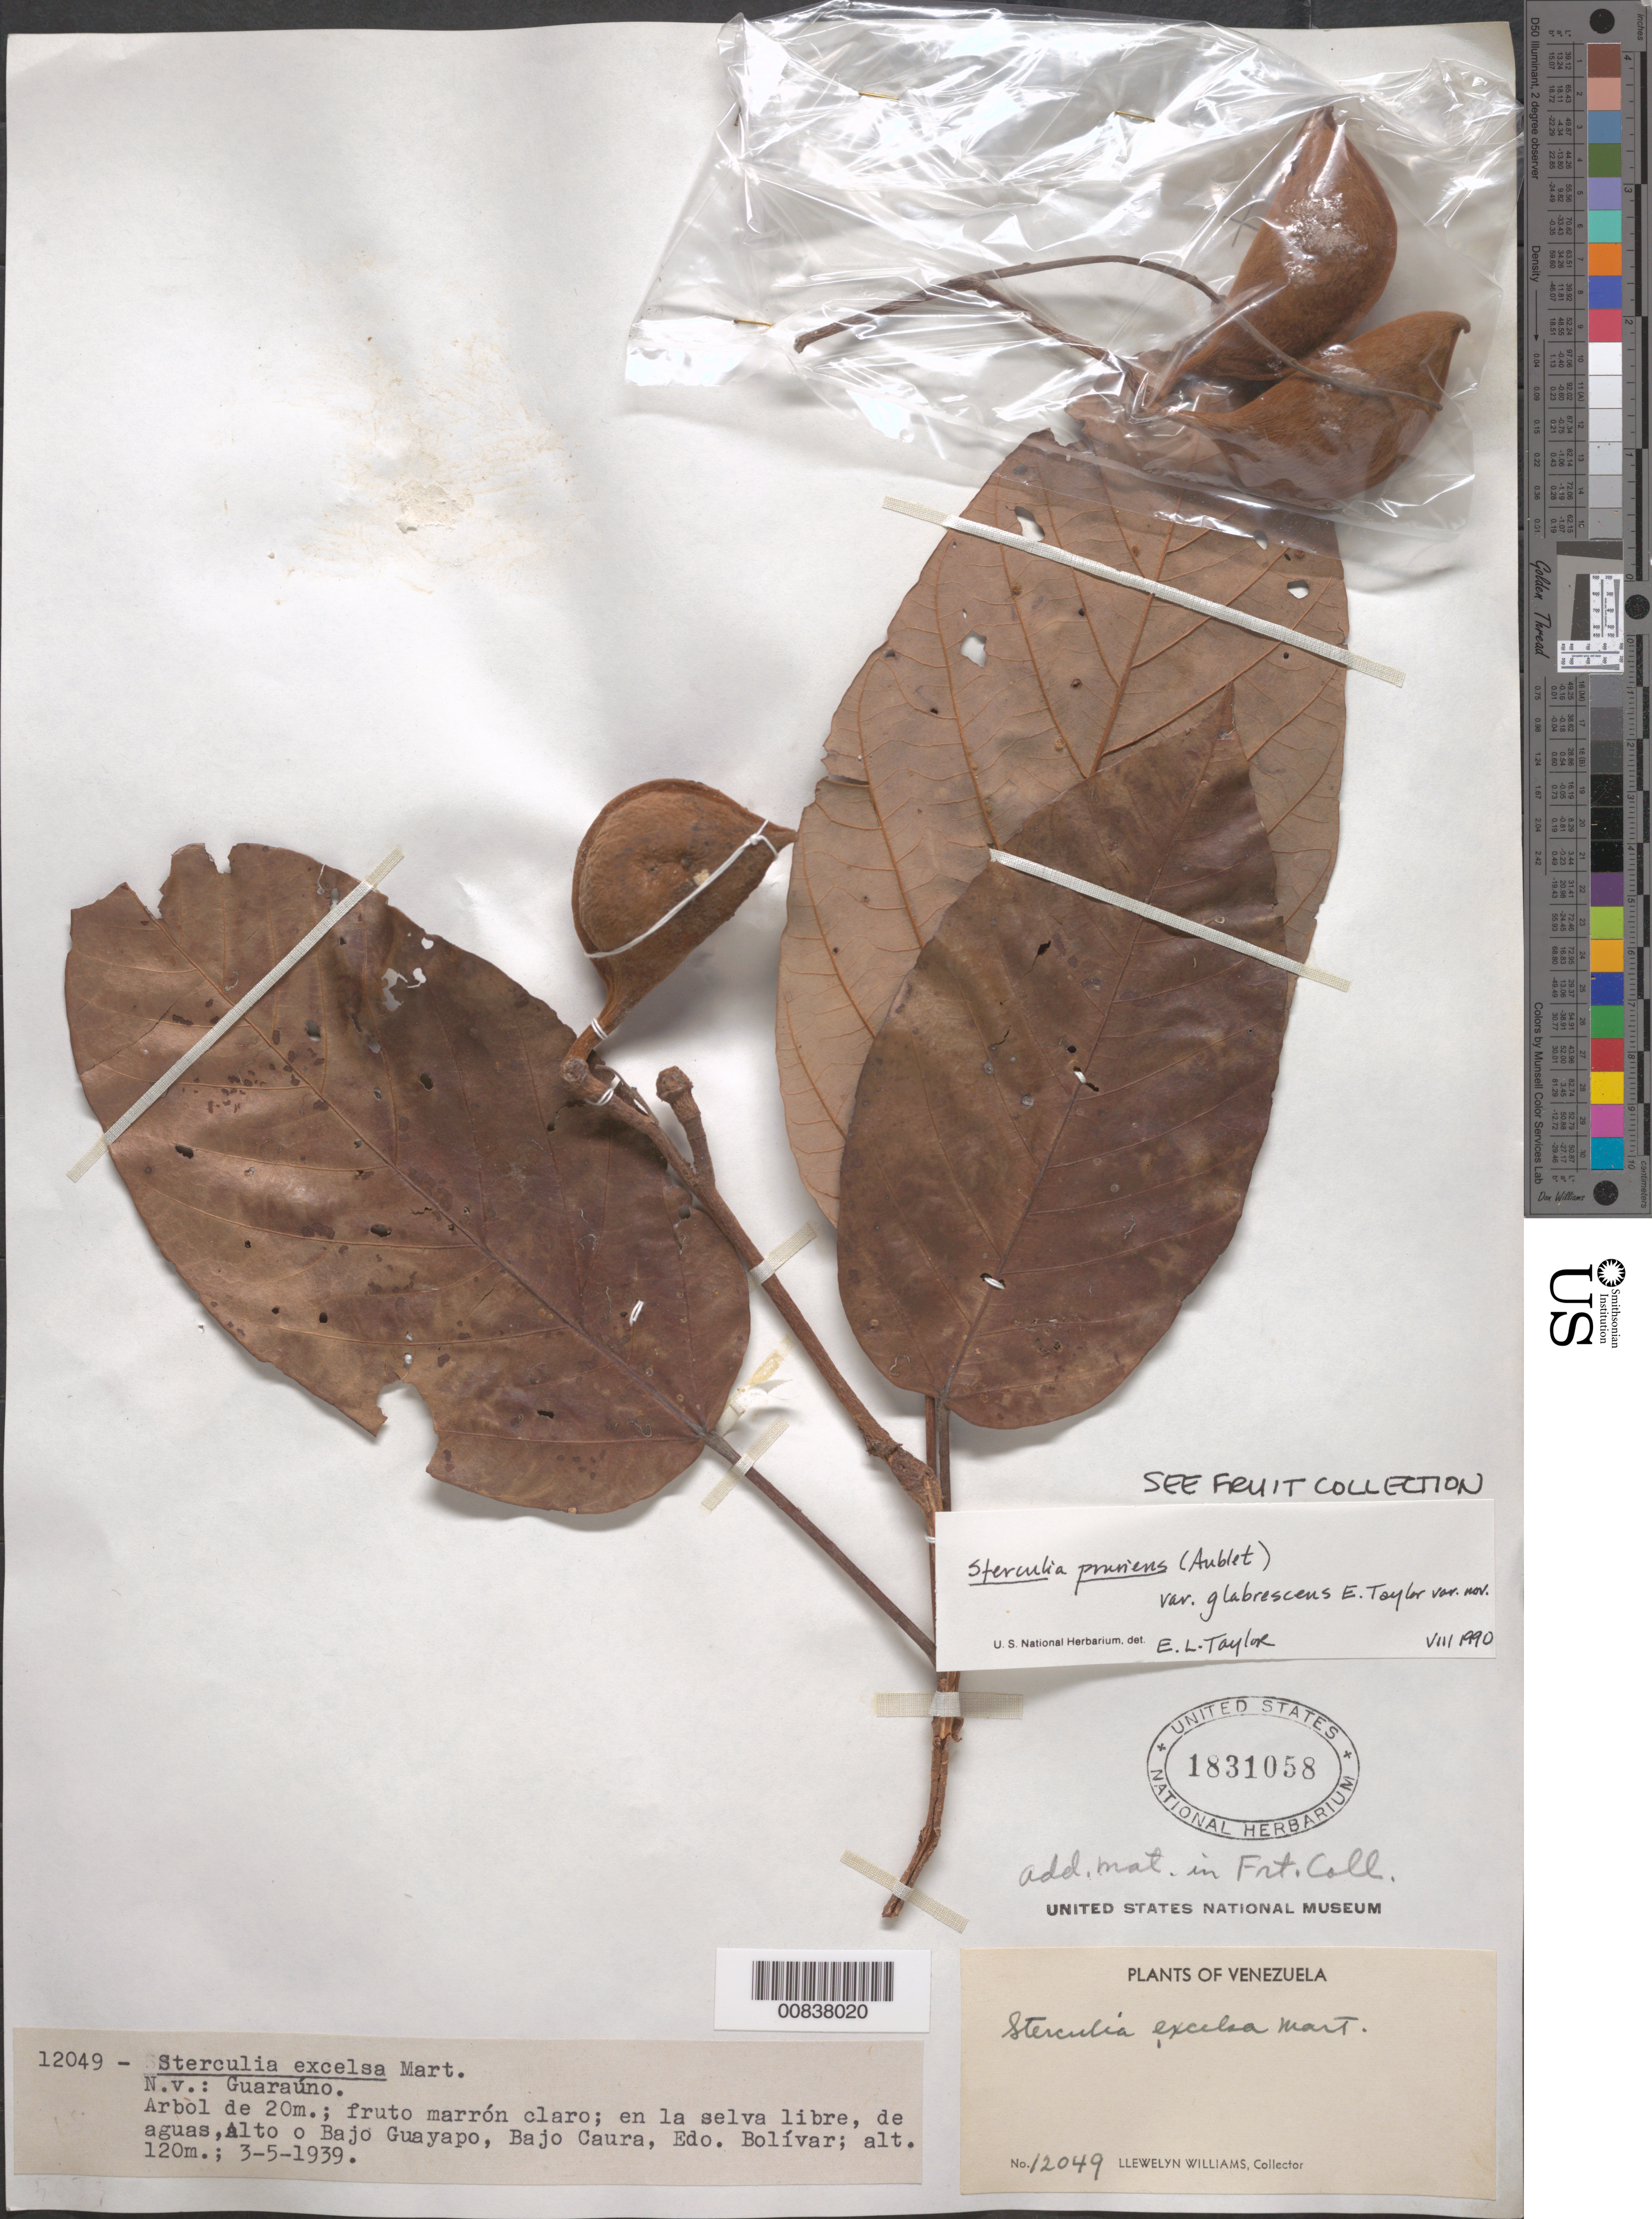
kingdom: Plantae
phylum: Tracheophyta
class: Magnoliopsida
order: Malvales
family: Malvaceae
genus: Sterculia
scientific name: Sterculia pruriens var. glabrescens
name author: E.L. Taylor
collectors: L. Williams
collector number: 12049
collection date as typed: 03 May 1939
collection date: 1939-05-03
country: Venezuela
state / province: Bolívar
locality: Bajo Caura. Alto o Bajo Guayapo.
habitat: Open forest.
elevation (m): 120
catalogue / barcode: US 1831058